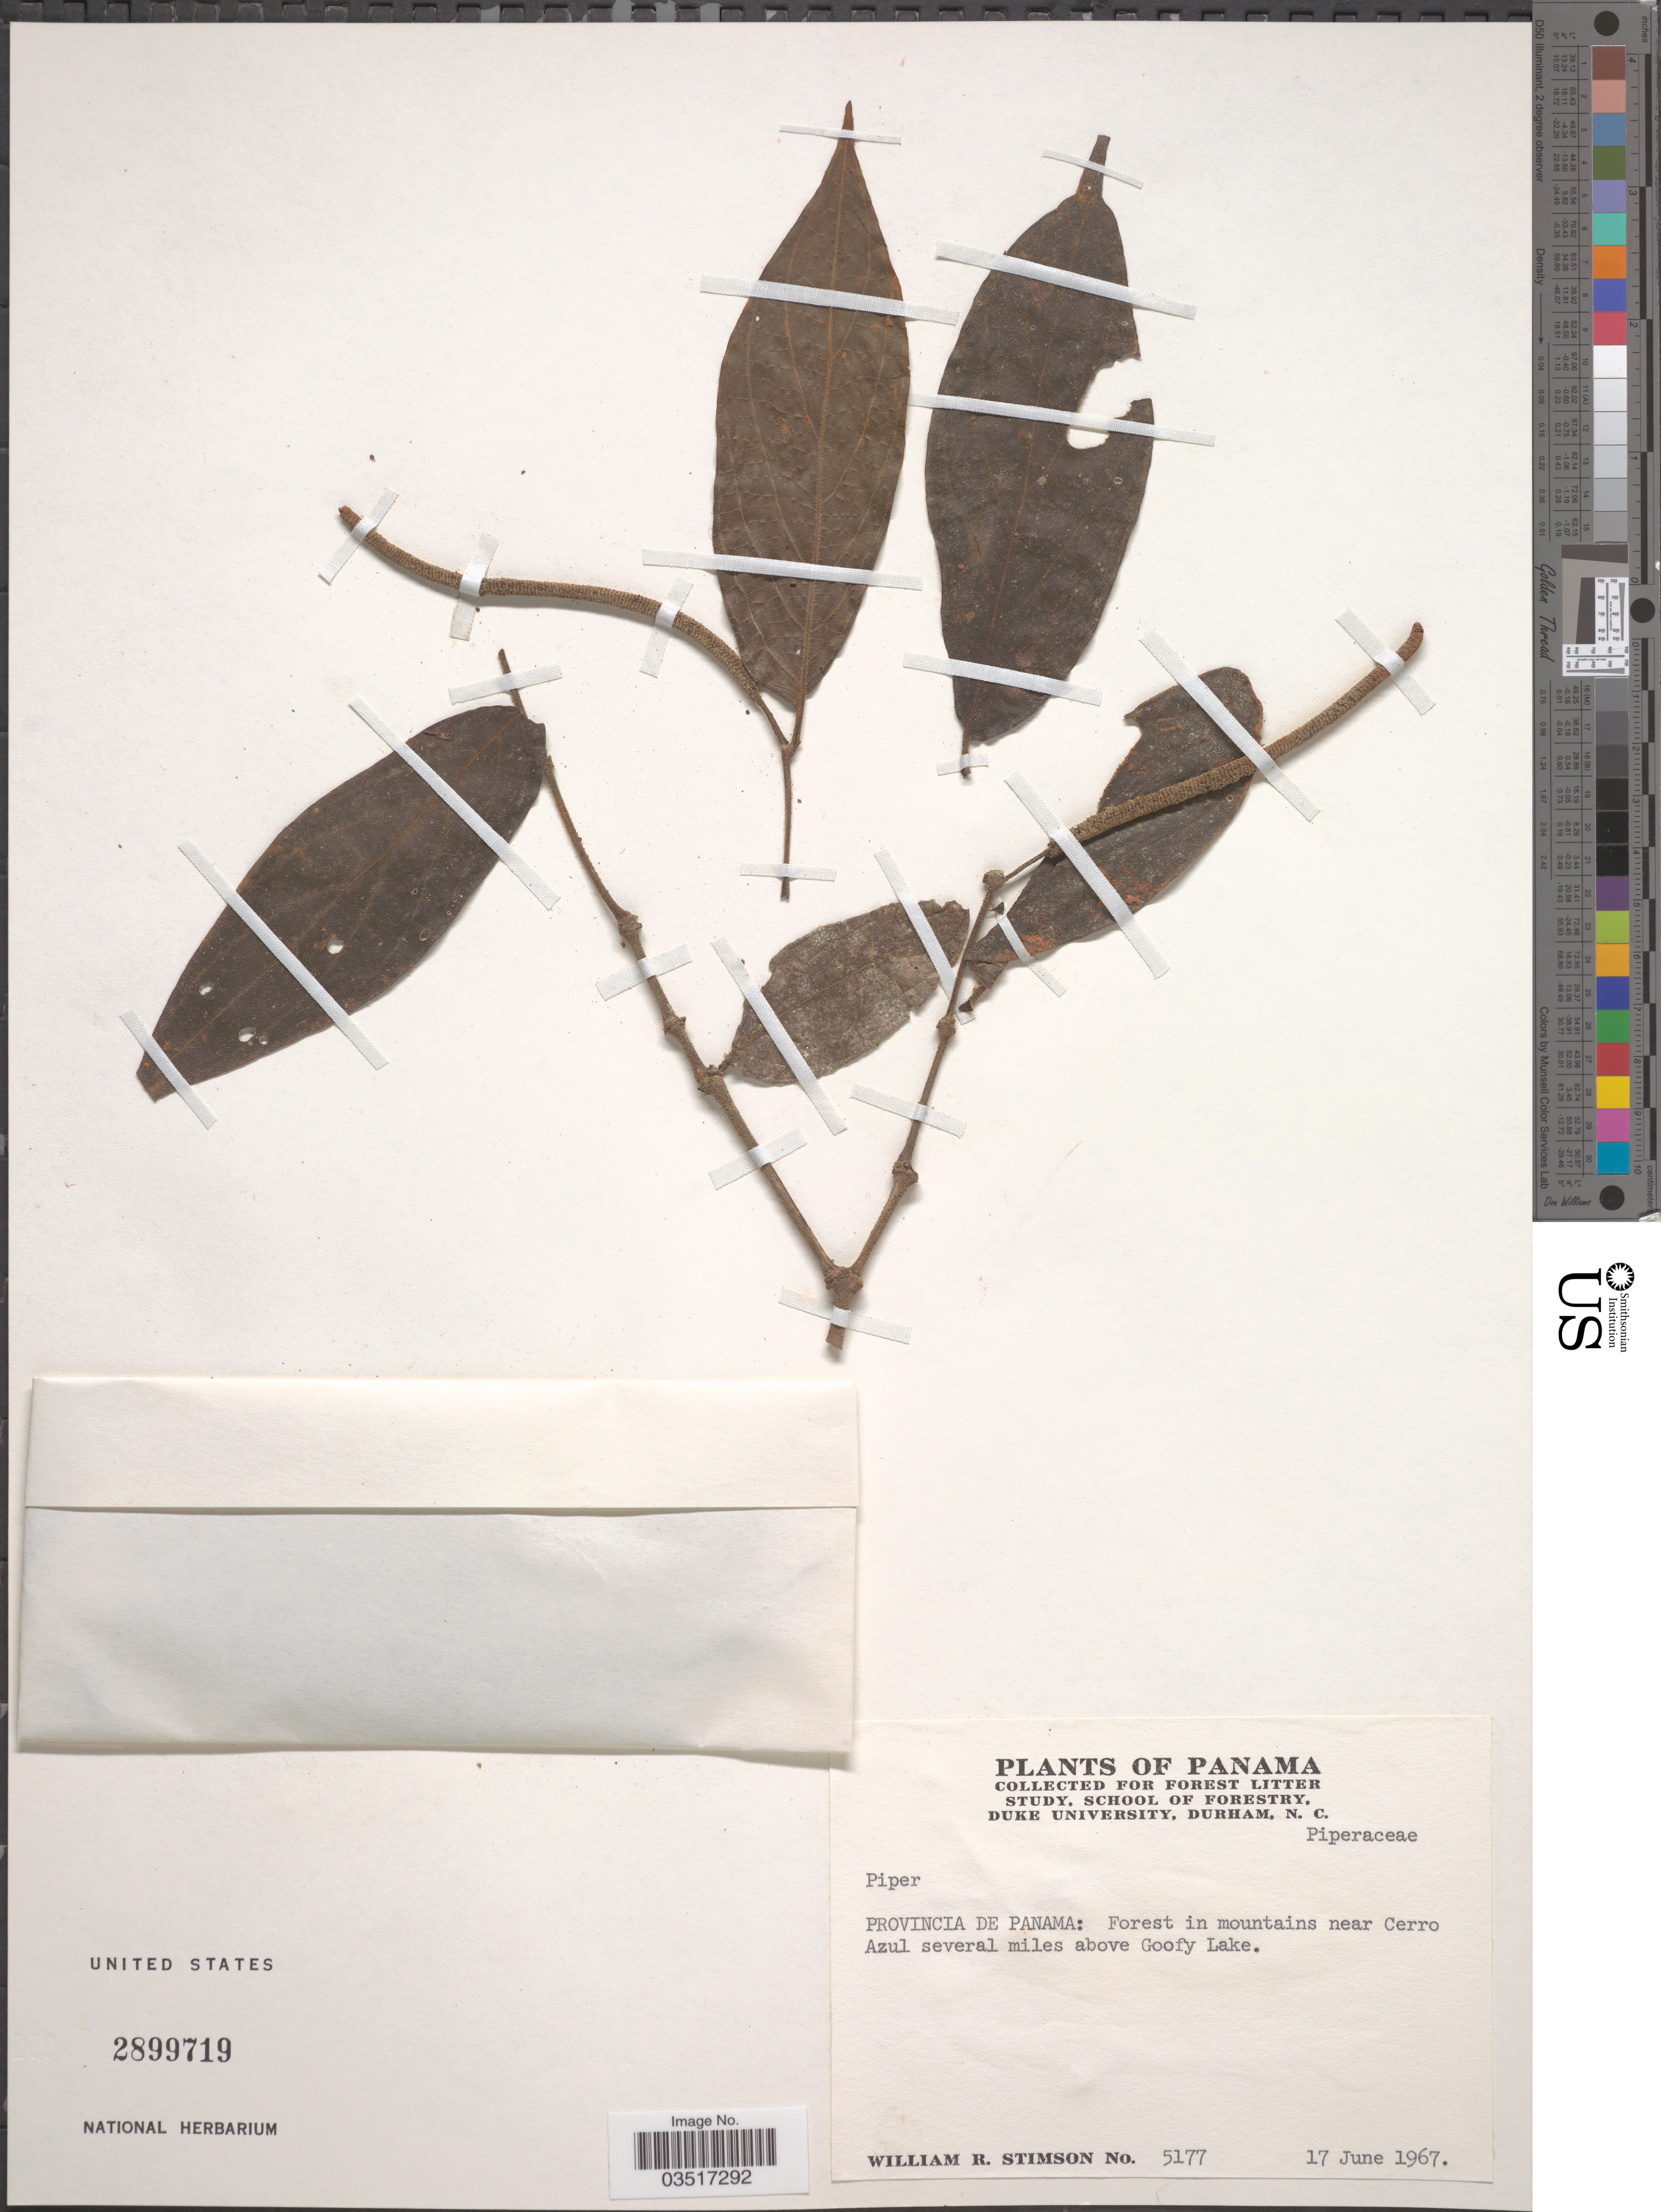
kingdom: Plantae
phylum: Tracheophyta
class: Magnoliopsida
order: Piperales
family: Piperaceae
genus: Piper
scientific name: Piper sp.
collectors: W. R. Stimson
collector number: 5177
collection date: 1967-06-17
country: Panama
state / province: Panamá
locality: Forest in mountains near Cerro Azul several miles above Goofy Lake.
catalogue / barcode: US 2899719